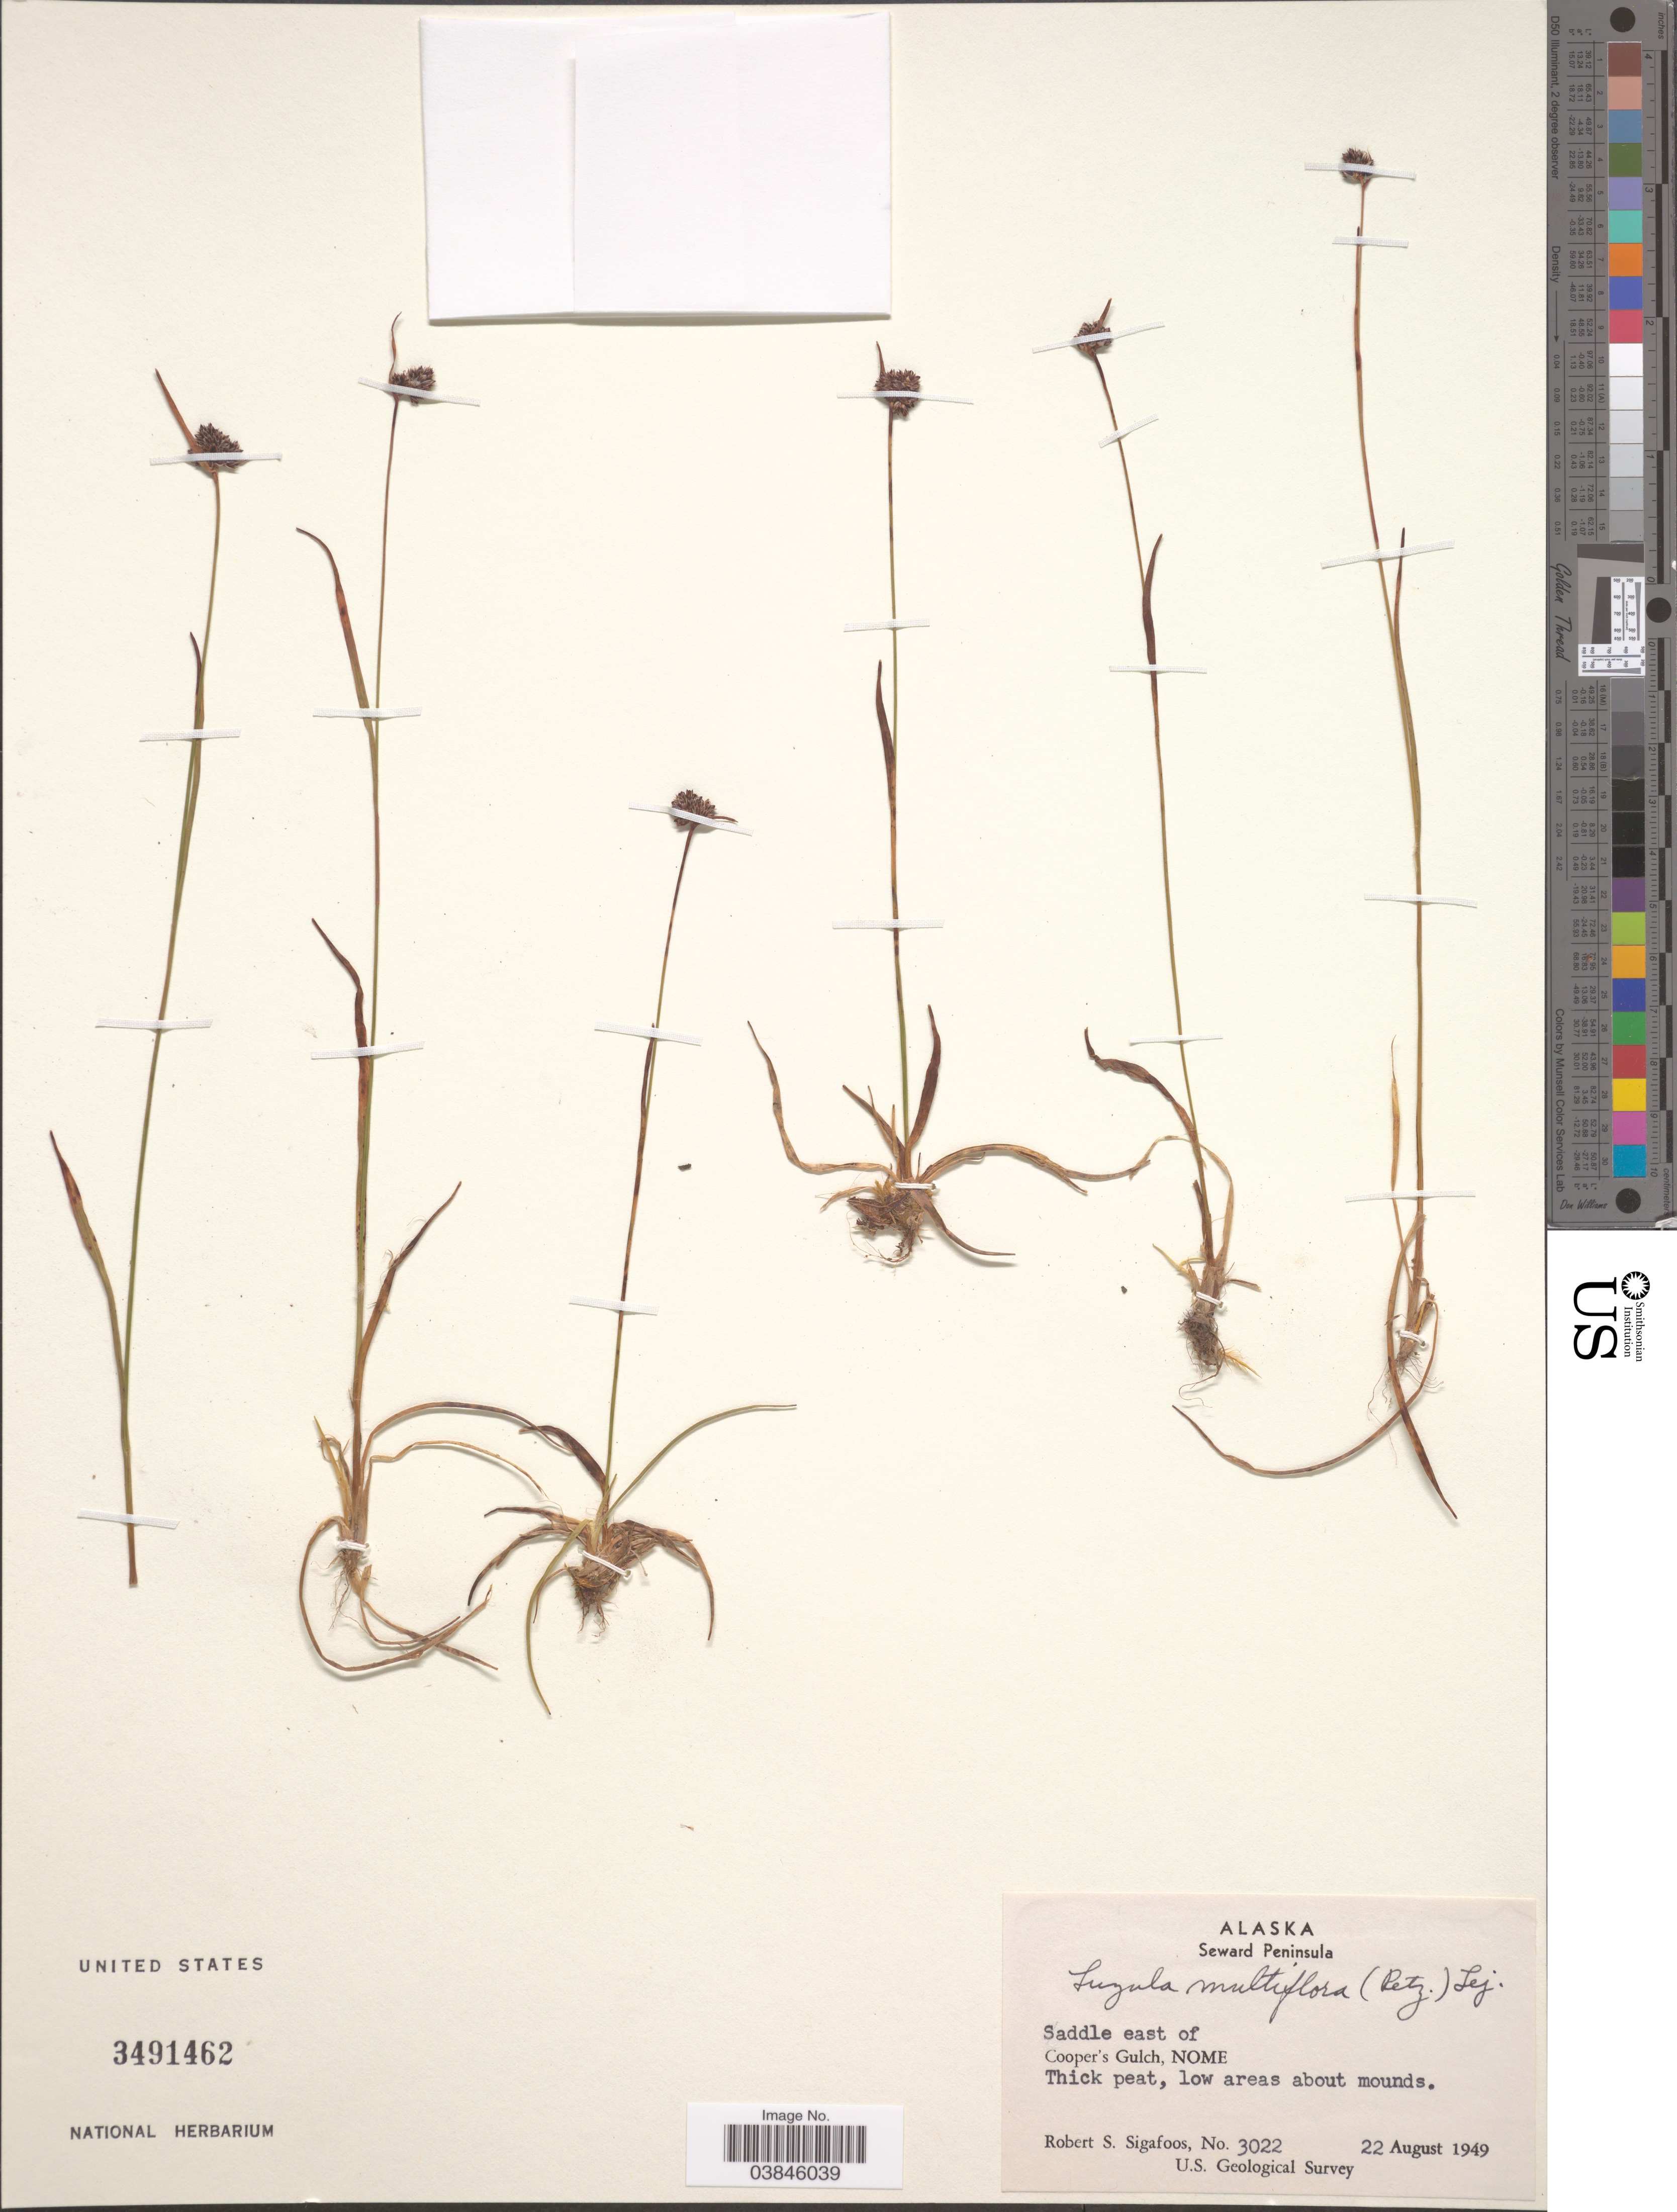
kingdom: Plantae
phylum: Tracheophyta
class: Liliopsida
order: Poales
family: Juncaceae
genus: Luzula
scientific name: Luzula multiflora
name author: (Ehrh.) Lej.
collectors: R. Sigafoos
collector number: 3022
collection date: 1949-08-22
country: United States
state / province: Alaska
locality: Seward Peninsula. Saddle east of Cooper's Gulch, Nome.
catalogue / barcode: US 3491462